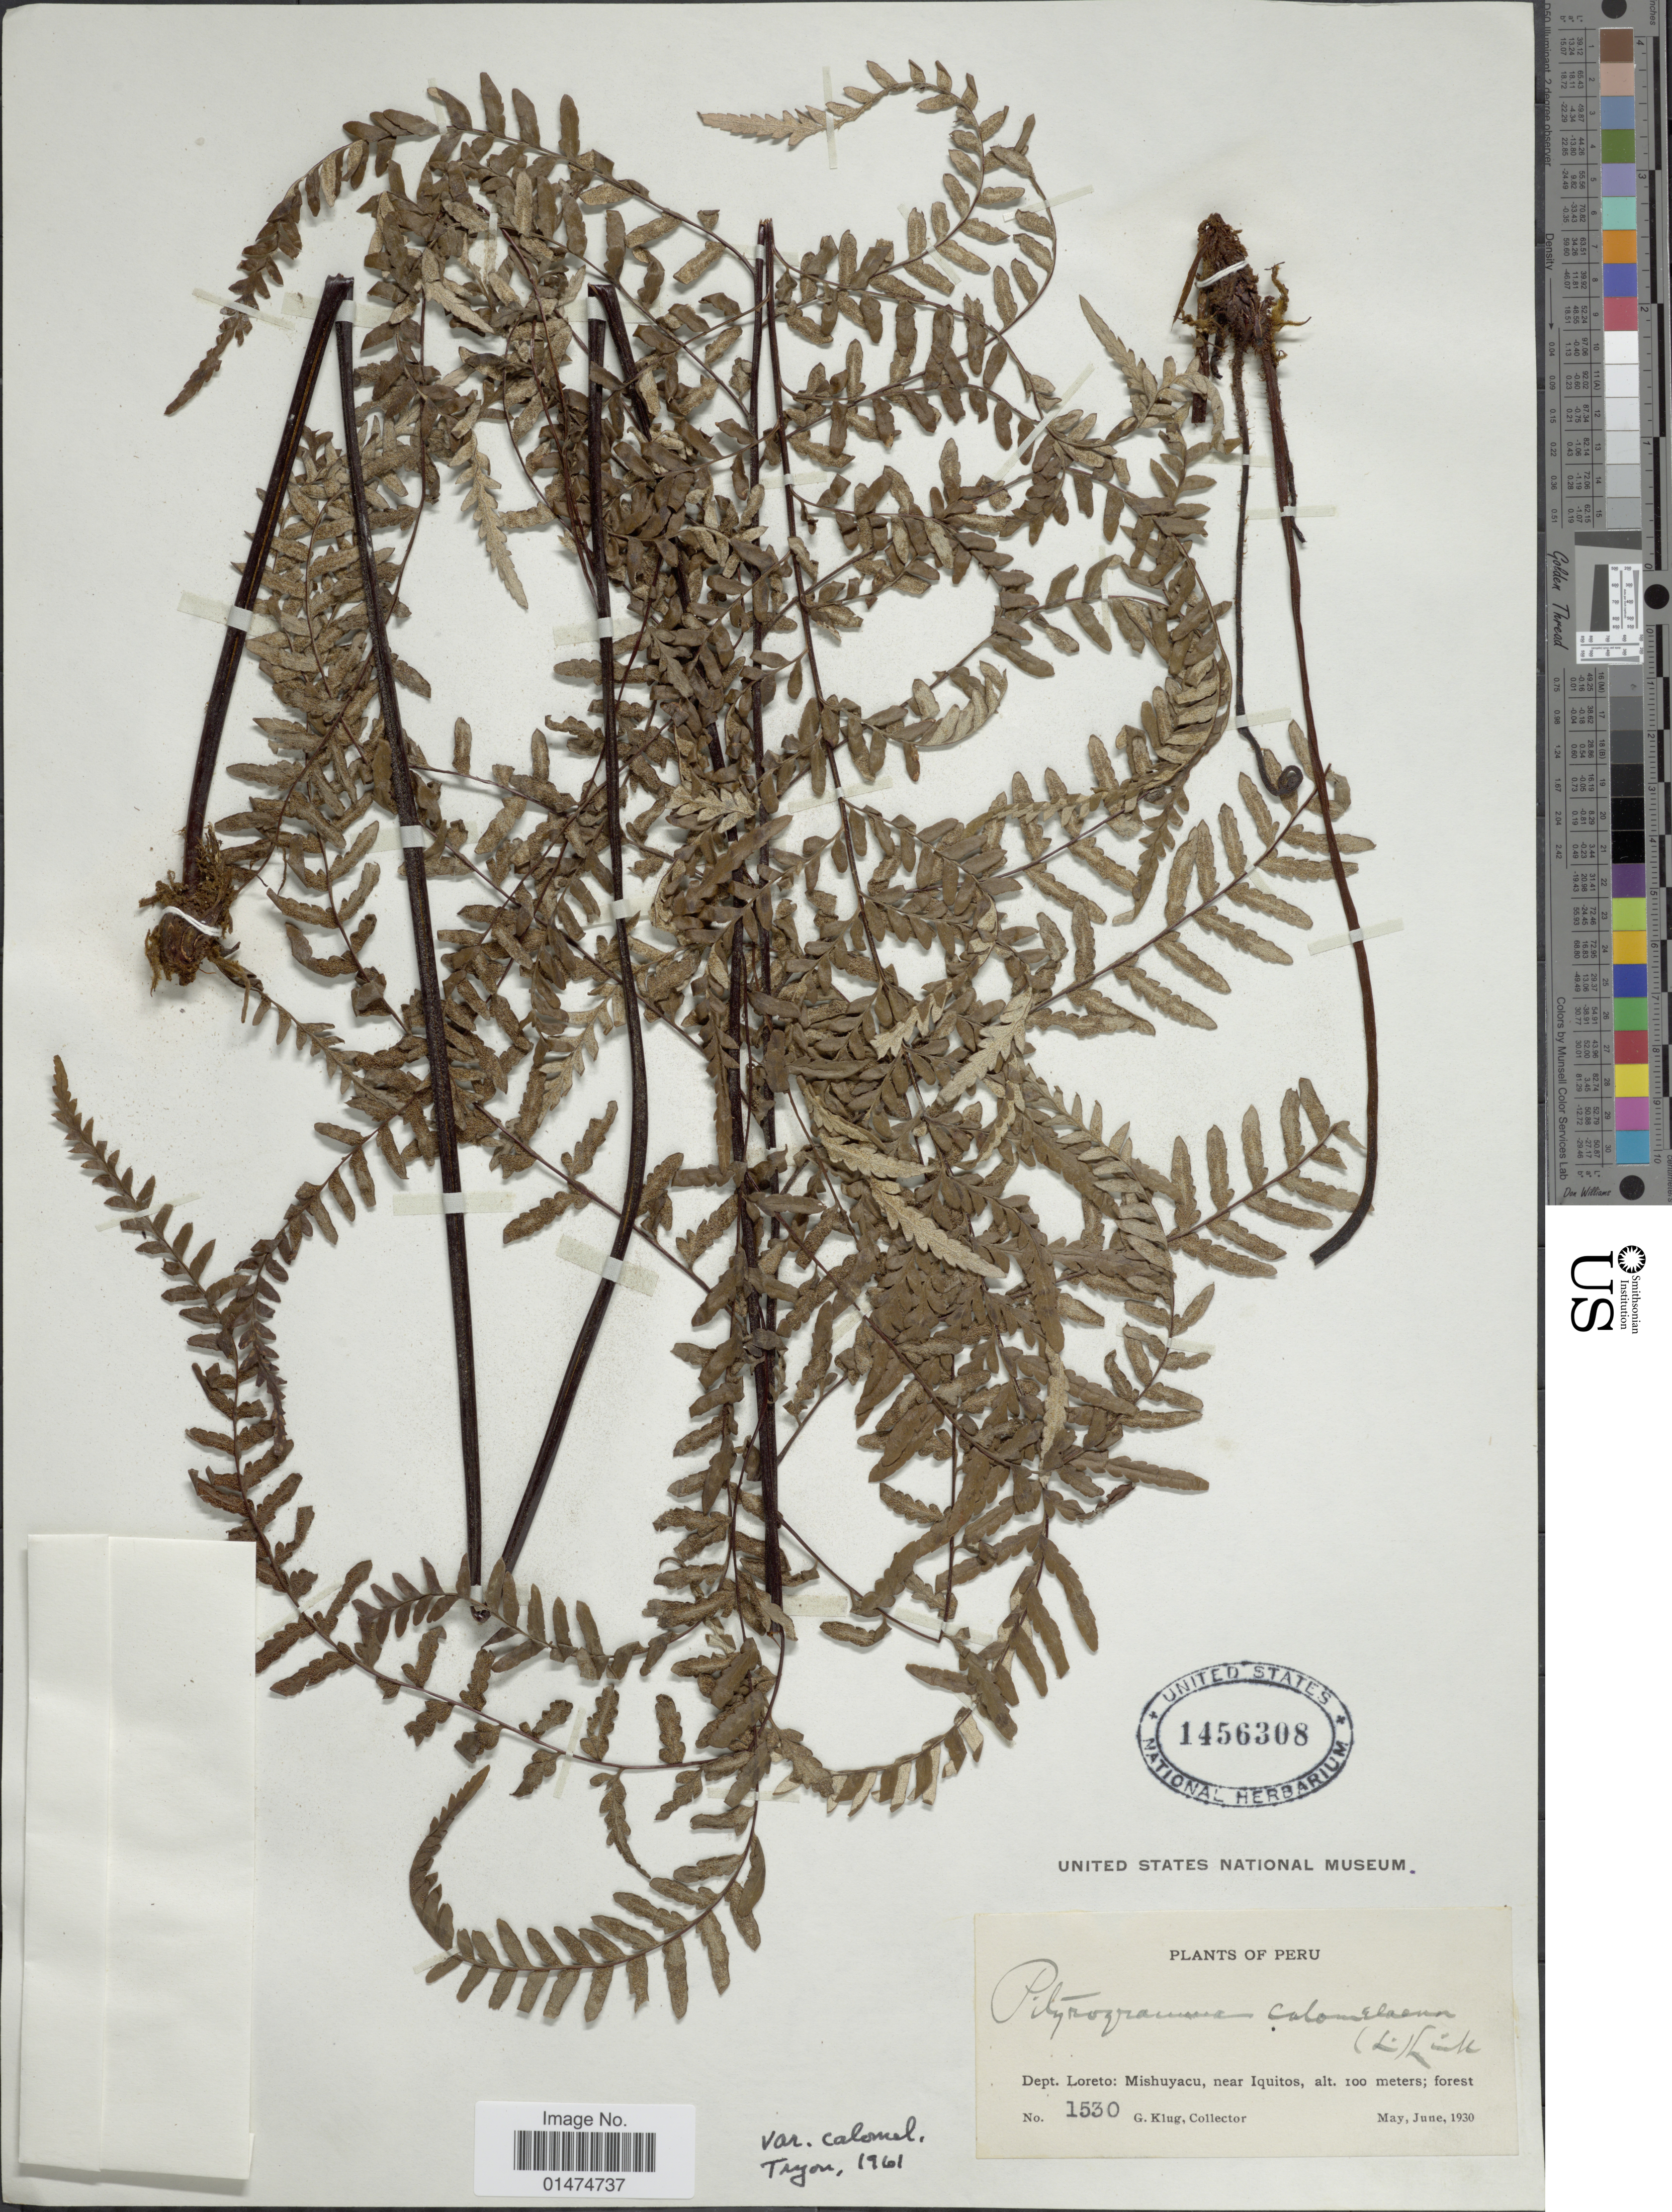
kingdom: Plantae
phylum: Tracheophyta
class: Polypodiopsida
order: Polypodiales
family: Pteridaceae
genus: Pityrogramma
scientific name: Pityrogramma calomelanos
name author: (L.) Link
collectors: G. Klug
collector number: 1530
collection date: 1930-05/1930-06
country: Peru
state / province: Loreto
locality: Dept. Loreto: Mishuyacu, near Iquitos.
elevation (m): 100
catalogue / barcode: US 1456308